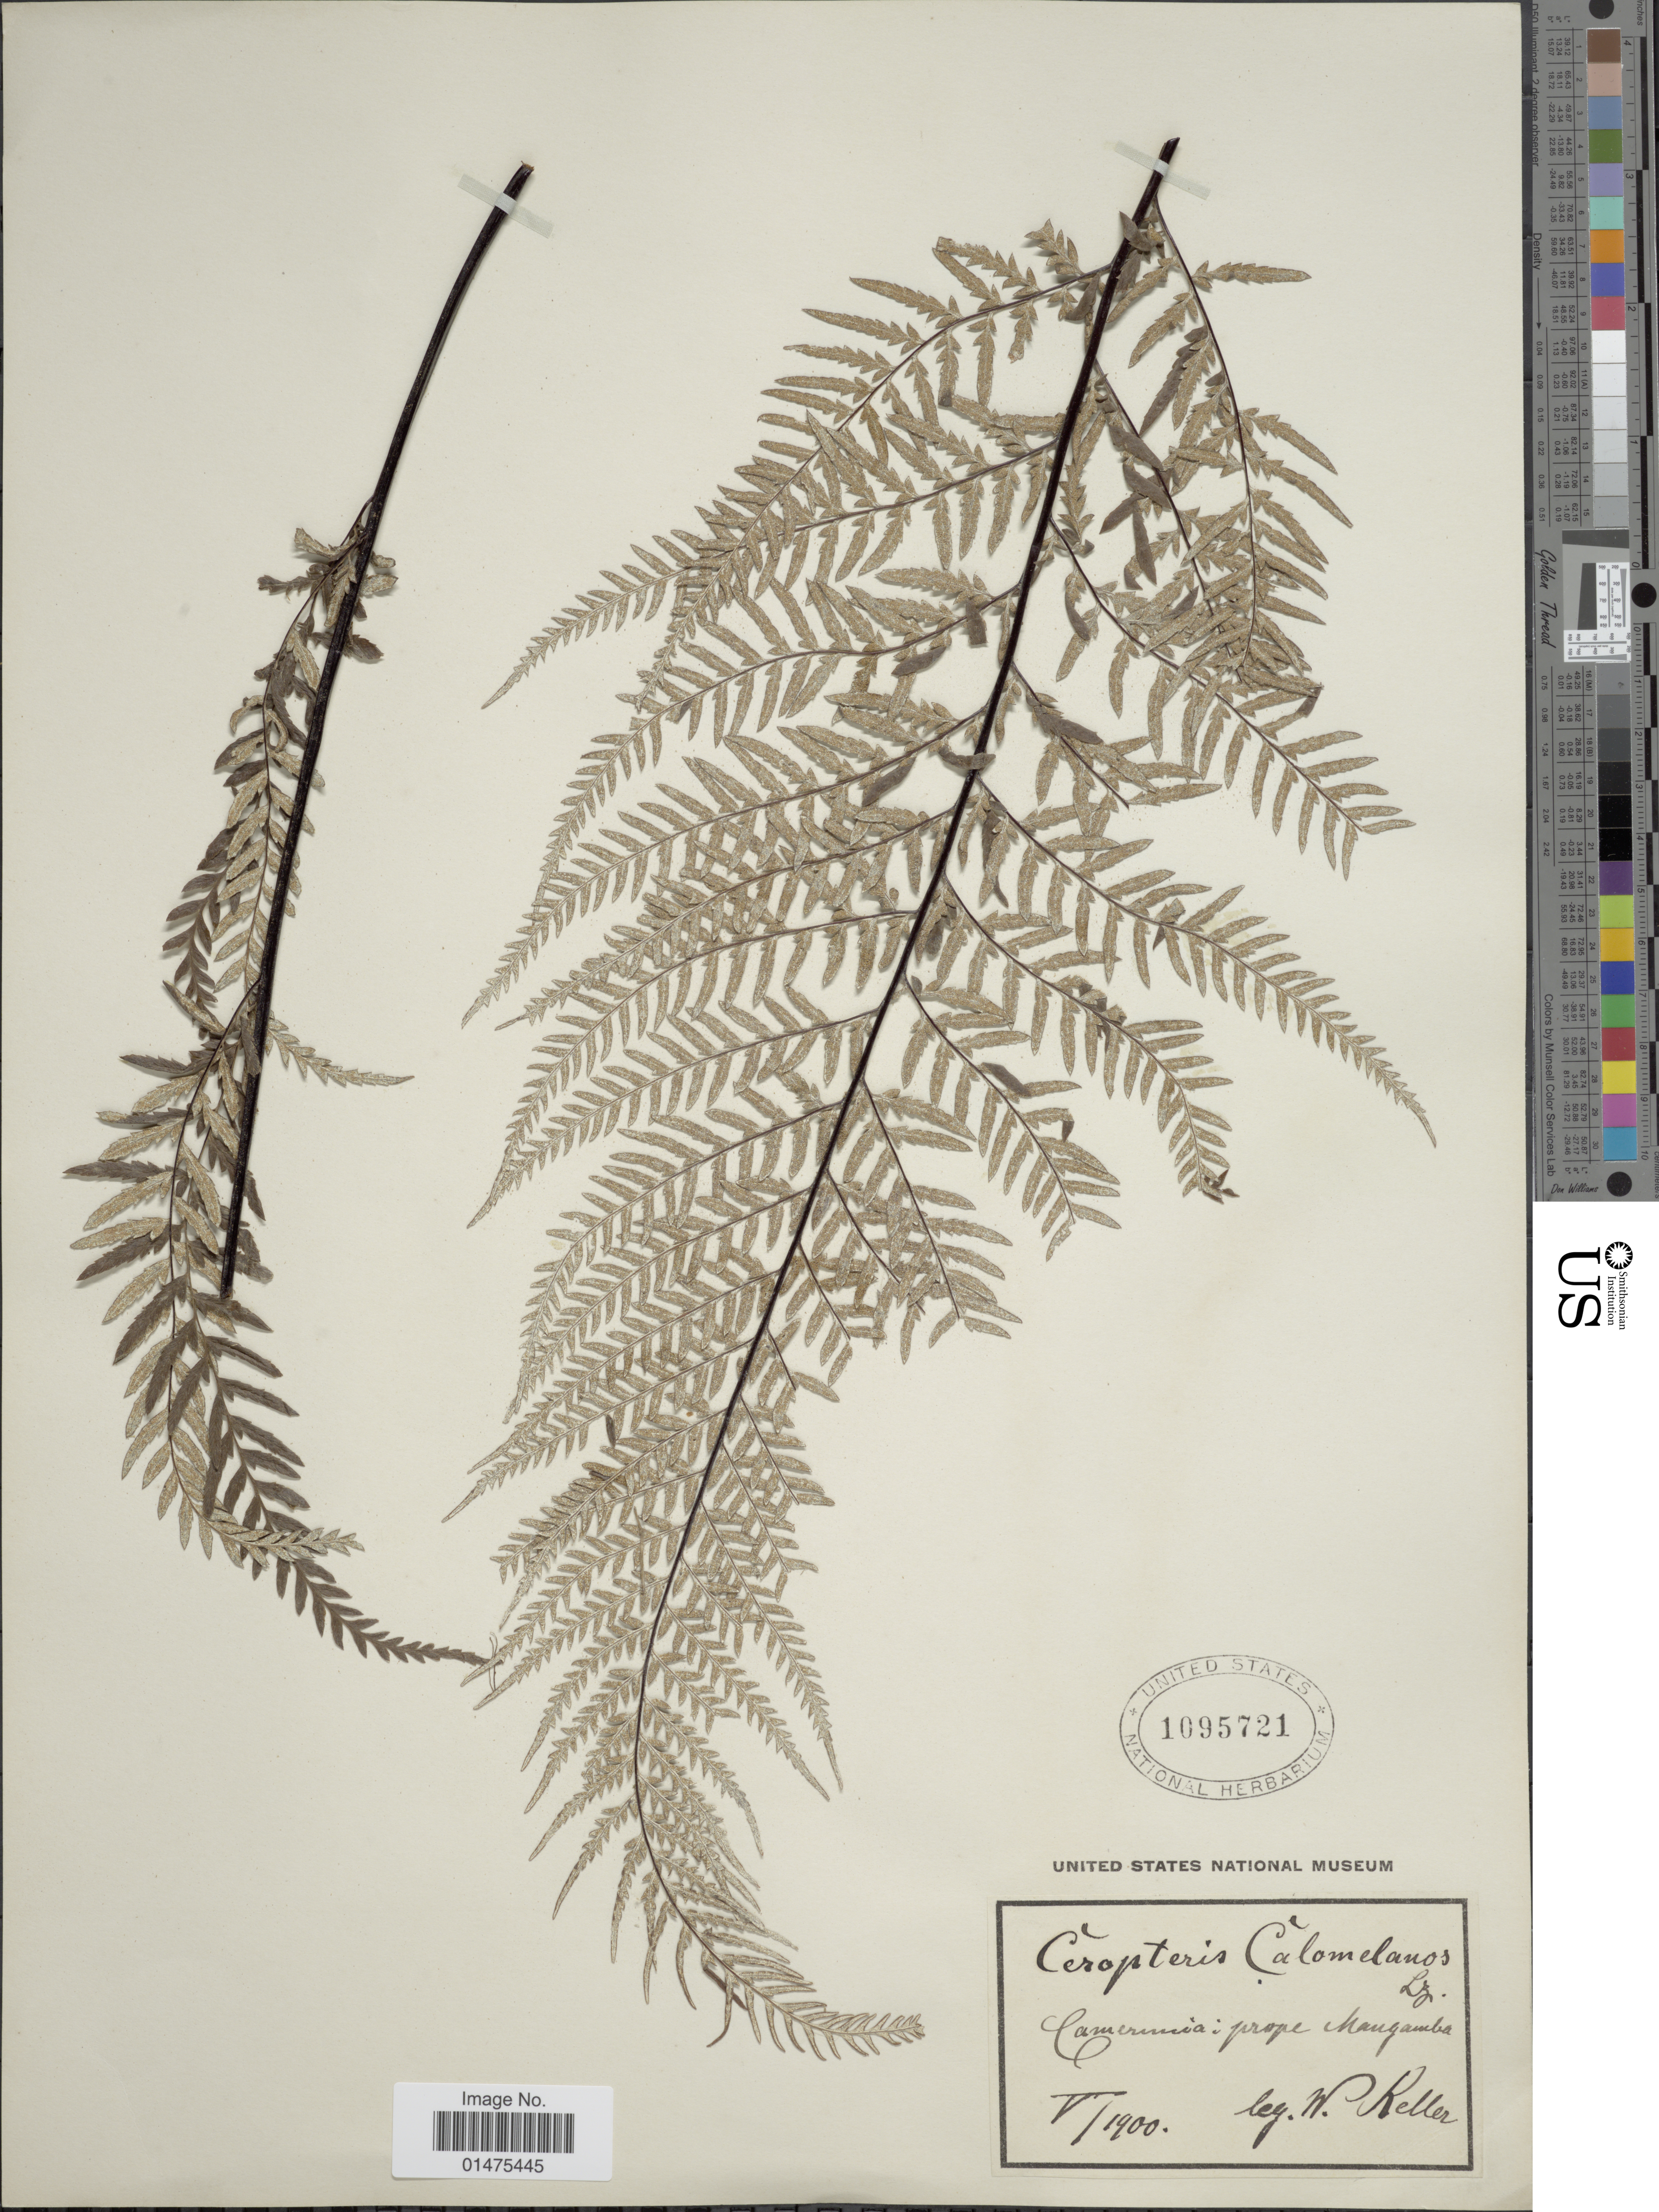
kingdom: Plantae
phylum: Tracheophyta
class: Polypodiopsida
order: Polypodiales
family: Pteridaceae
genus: Pityrogramma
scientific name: Pityrogramma calomelanos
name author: (L.) Link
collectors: W. Keller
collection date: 1900-05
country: Cameroon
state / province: Littoral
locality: Camerunia i prope Mangamba.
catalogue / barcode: US 1095721